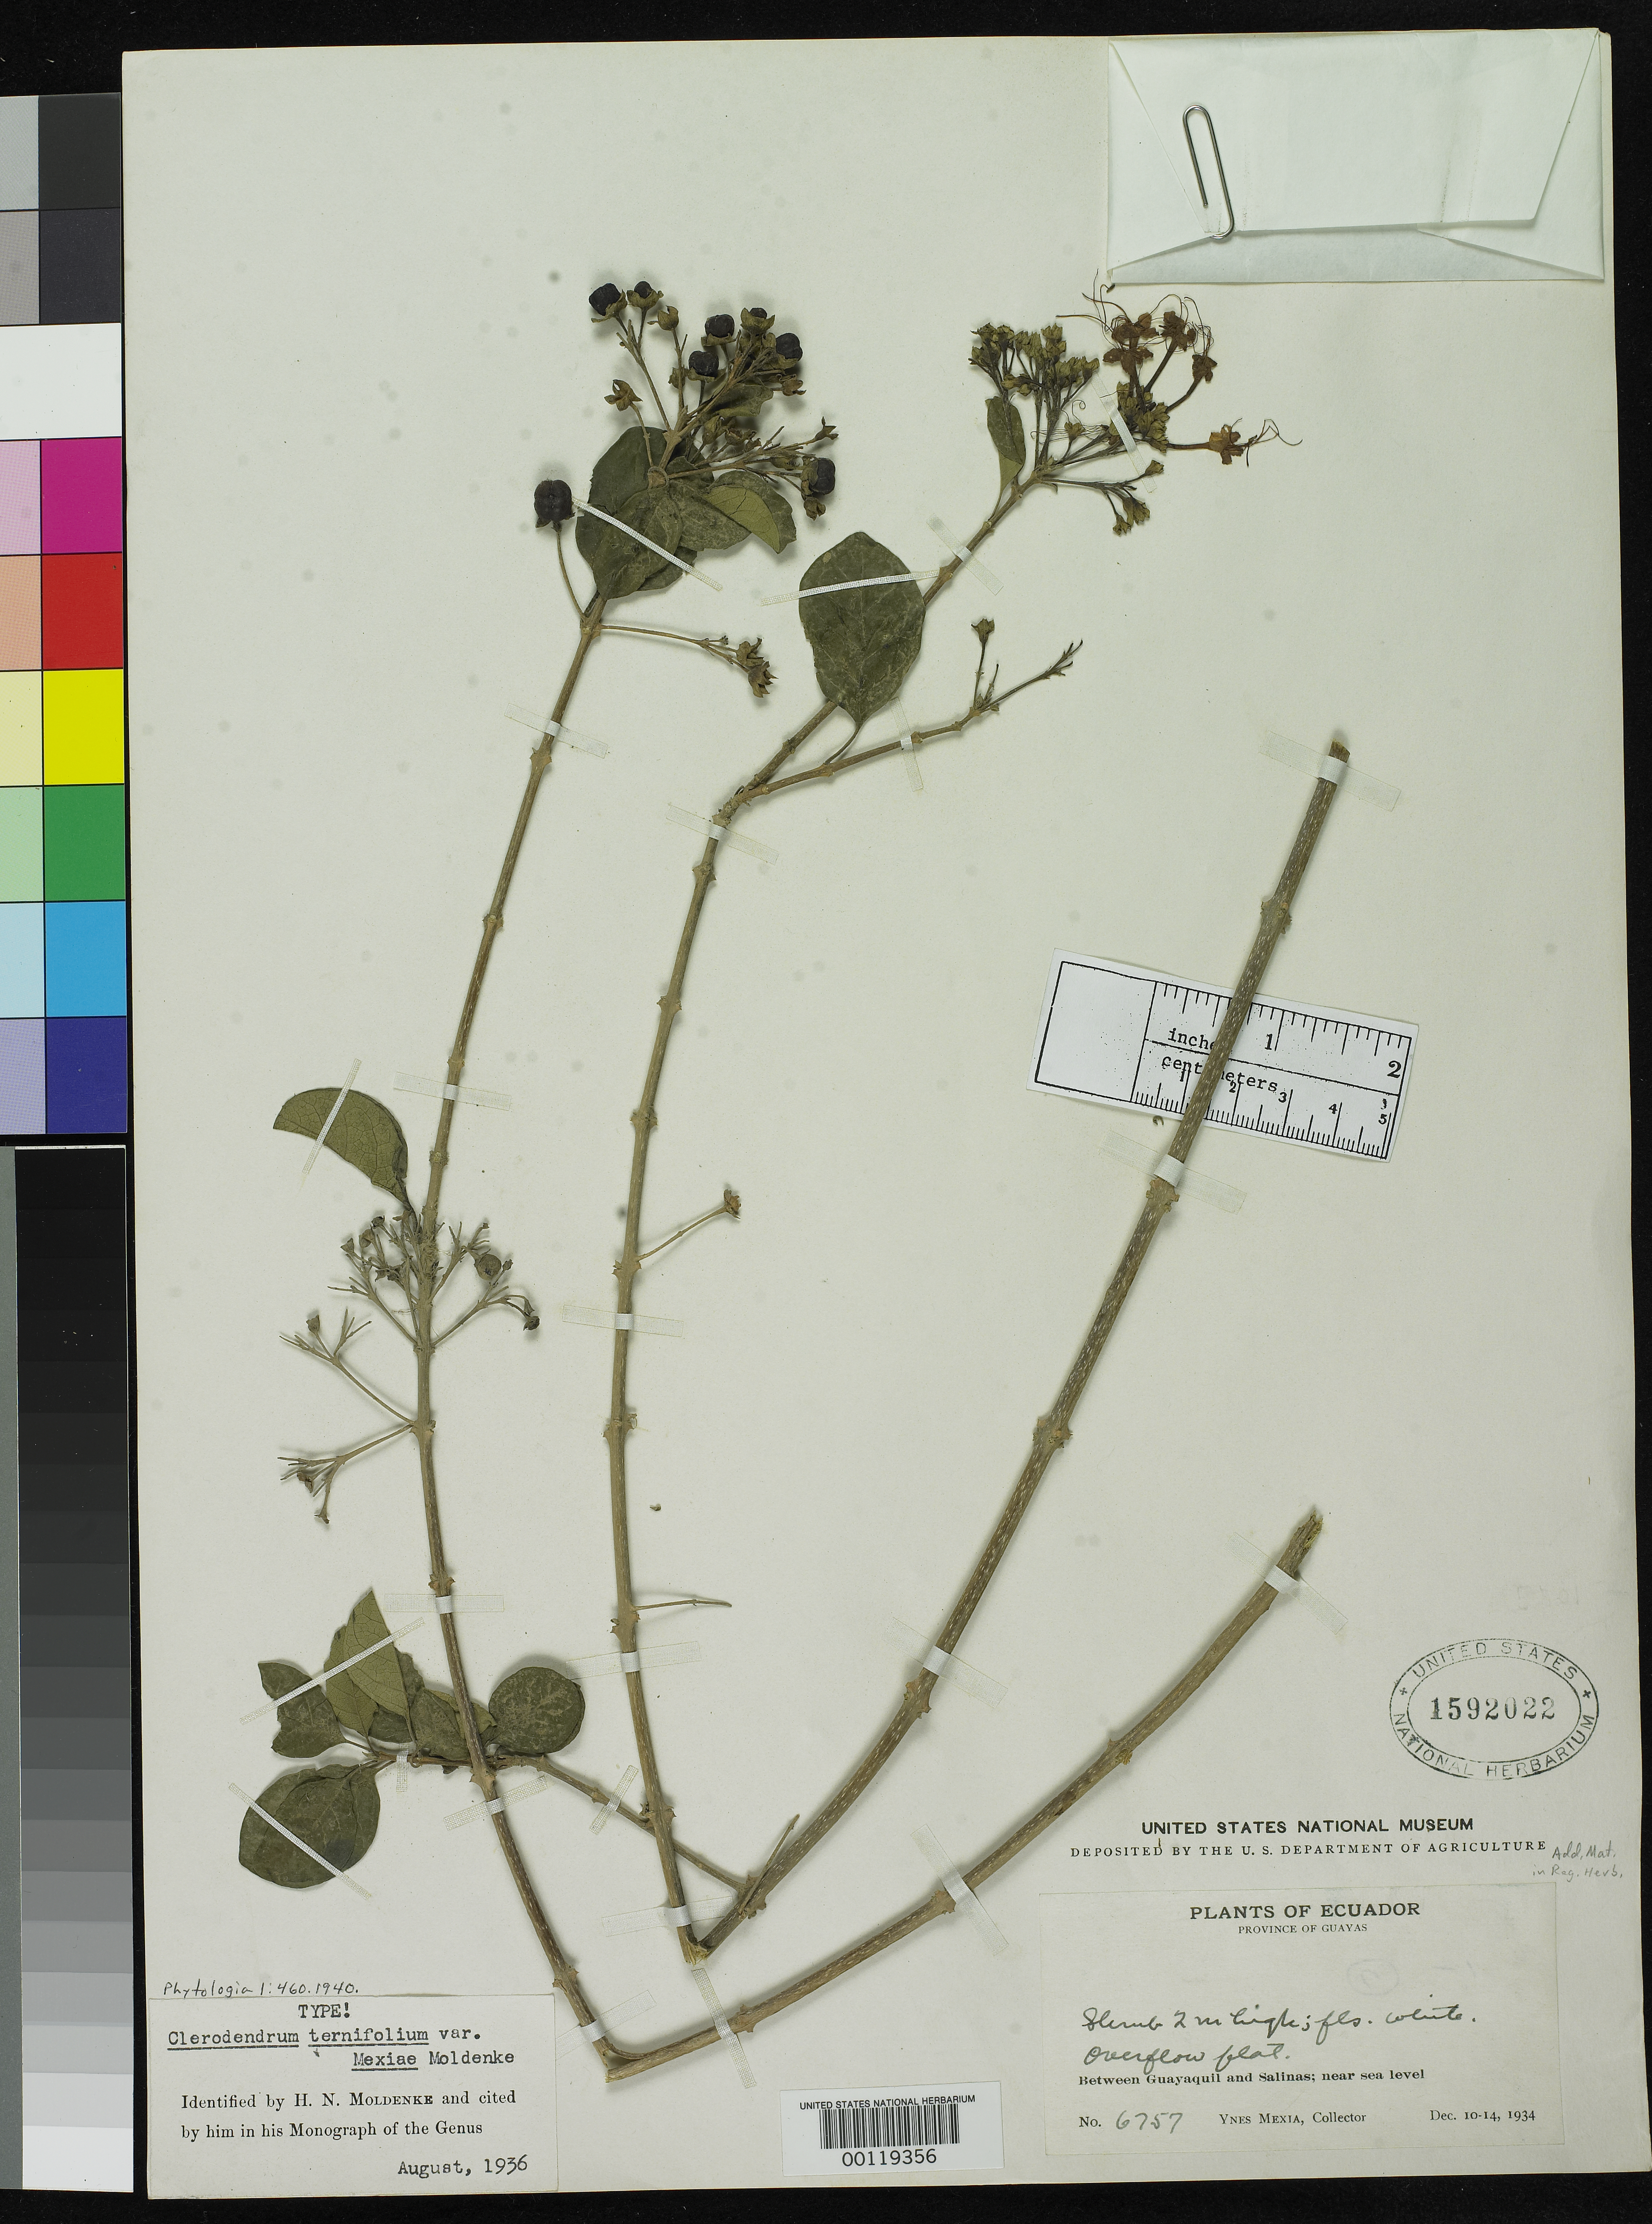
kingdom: Plantae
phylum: Tracheophyta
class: Magnoliopsida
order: Lamiales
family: Lamiaceae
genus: Clerodendrum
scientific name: Clerodendrum ternifolium var. mexiae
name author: Moldenke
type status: Holotype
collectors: Y. Mexia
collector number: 6757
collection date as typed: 10 Dec 1934 to 14 Dec 1934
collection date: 1934-12-10/1934-12-14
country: Ecuador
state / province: Guayas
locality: Between Guayaquil and Salinas.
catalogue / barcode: US 1592022